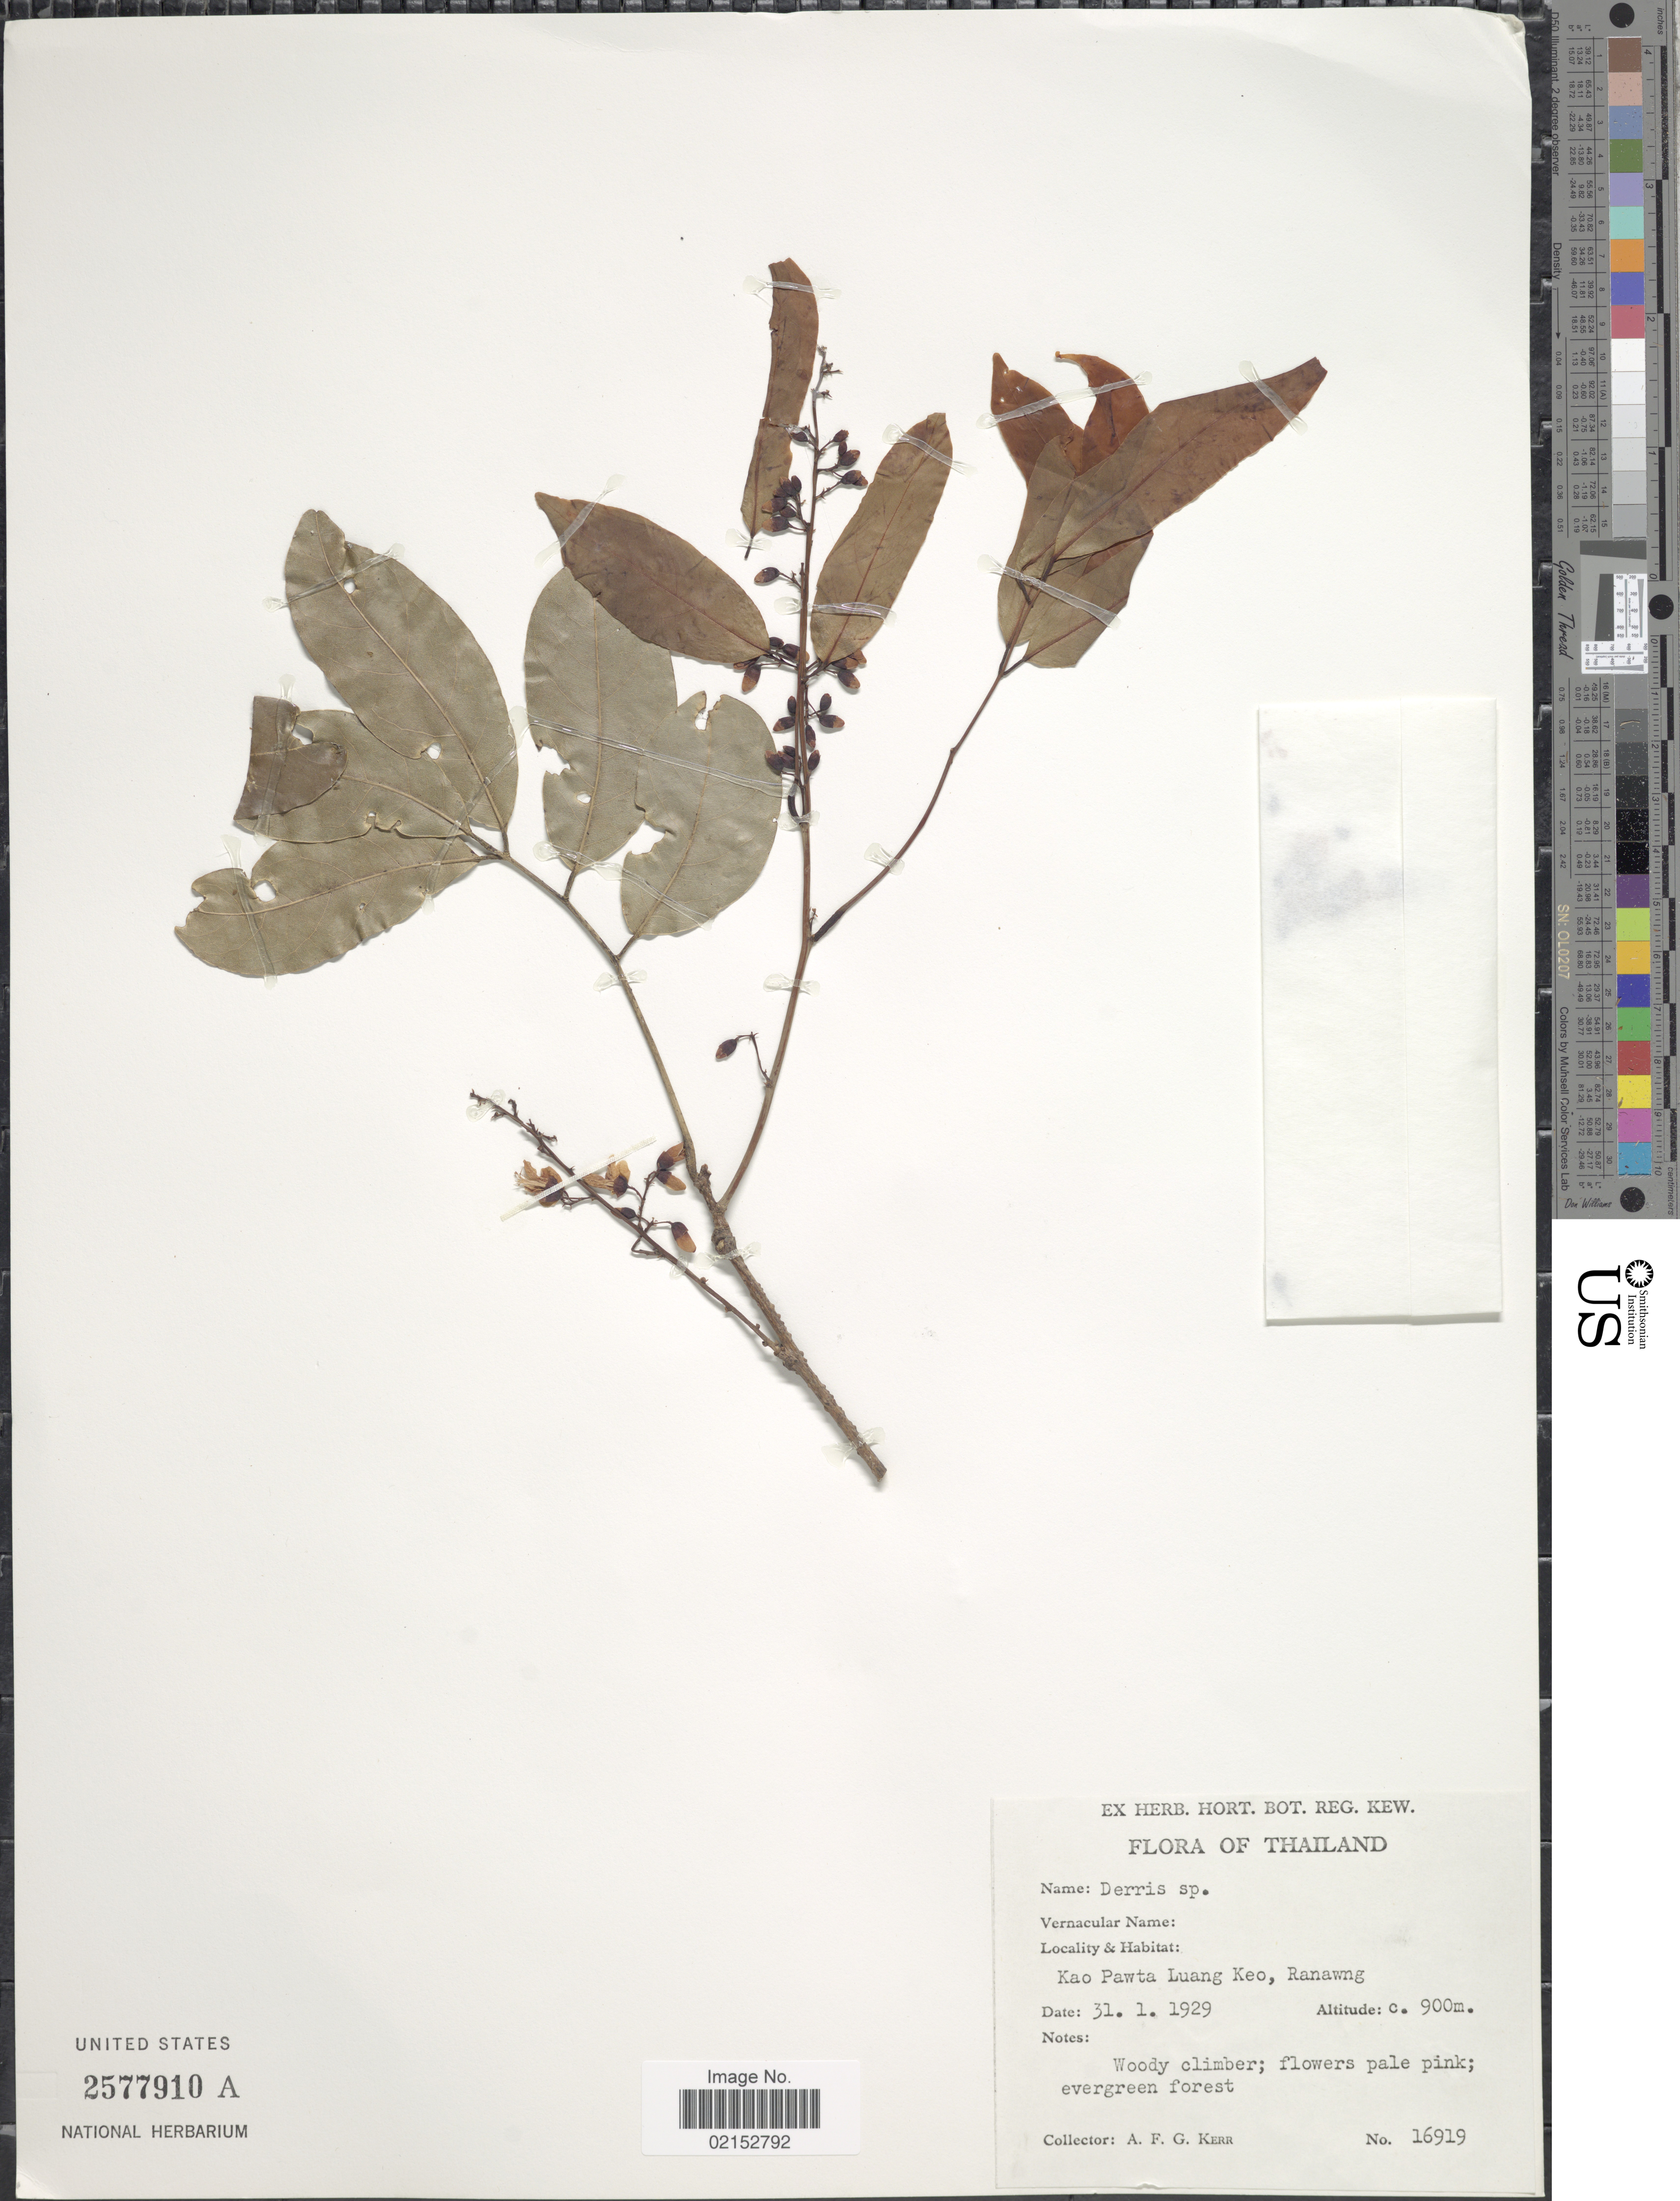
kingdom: Plantae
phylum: Tracheophyta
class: Magnoliopsida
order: Fabales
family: Fabaceae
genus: Derris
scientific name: Derris sp.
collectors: A. F. G. Kerr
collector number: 16919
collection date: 1929-01-31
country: Thailand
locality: Kao Pawta Luang Keo, Ranawng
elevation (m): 900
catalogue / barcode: US 2577910A